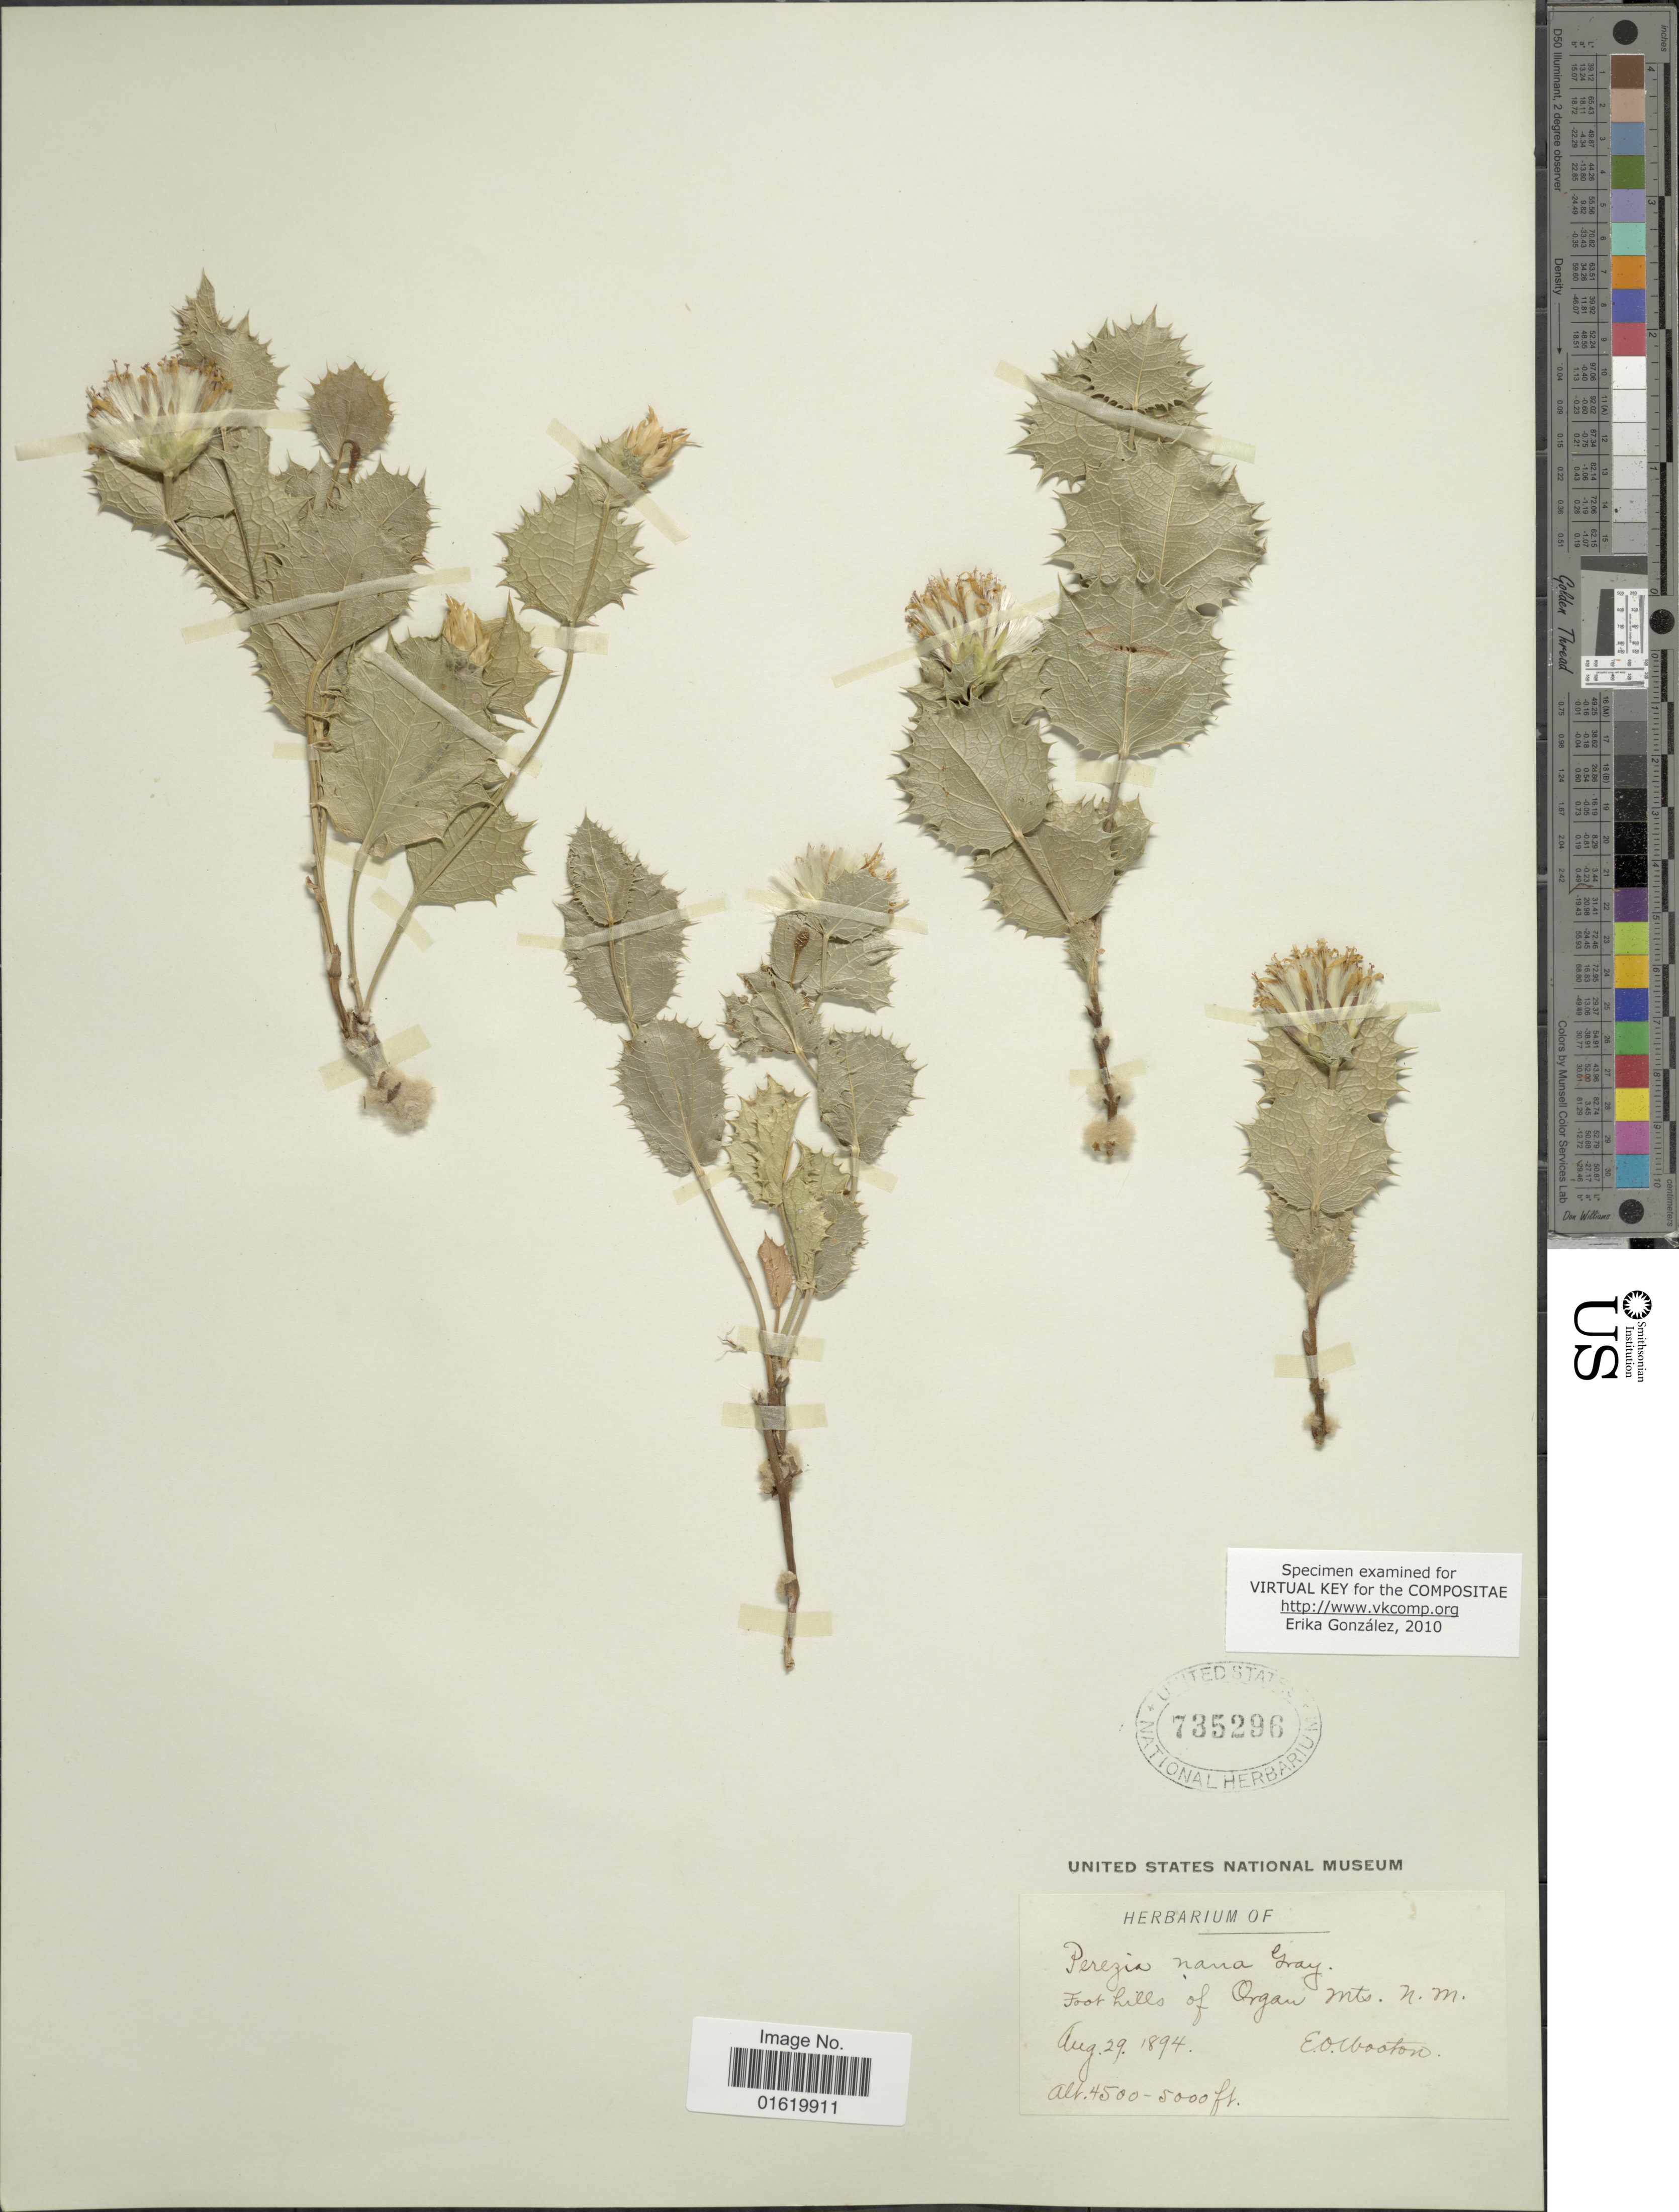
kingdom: Plantae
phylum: Tracheophyta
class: Magnoliopsida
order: Asterales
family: Asteraceae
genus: Acourtia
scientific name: Acourtia nana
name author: (A. Gray) Reveal & R.M. King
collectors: E. O. Wooton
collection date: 1894-08-29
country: United States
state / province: New Mexico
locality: Foothills of Organ Mts.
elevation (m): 1372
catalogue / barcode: US 735296